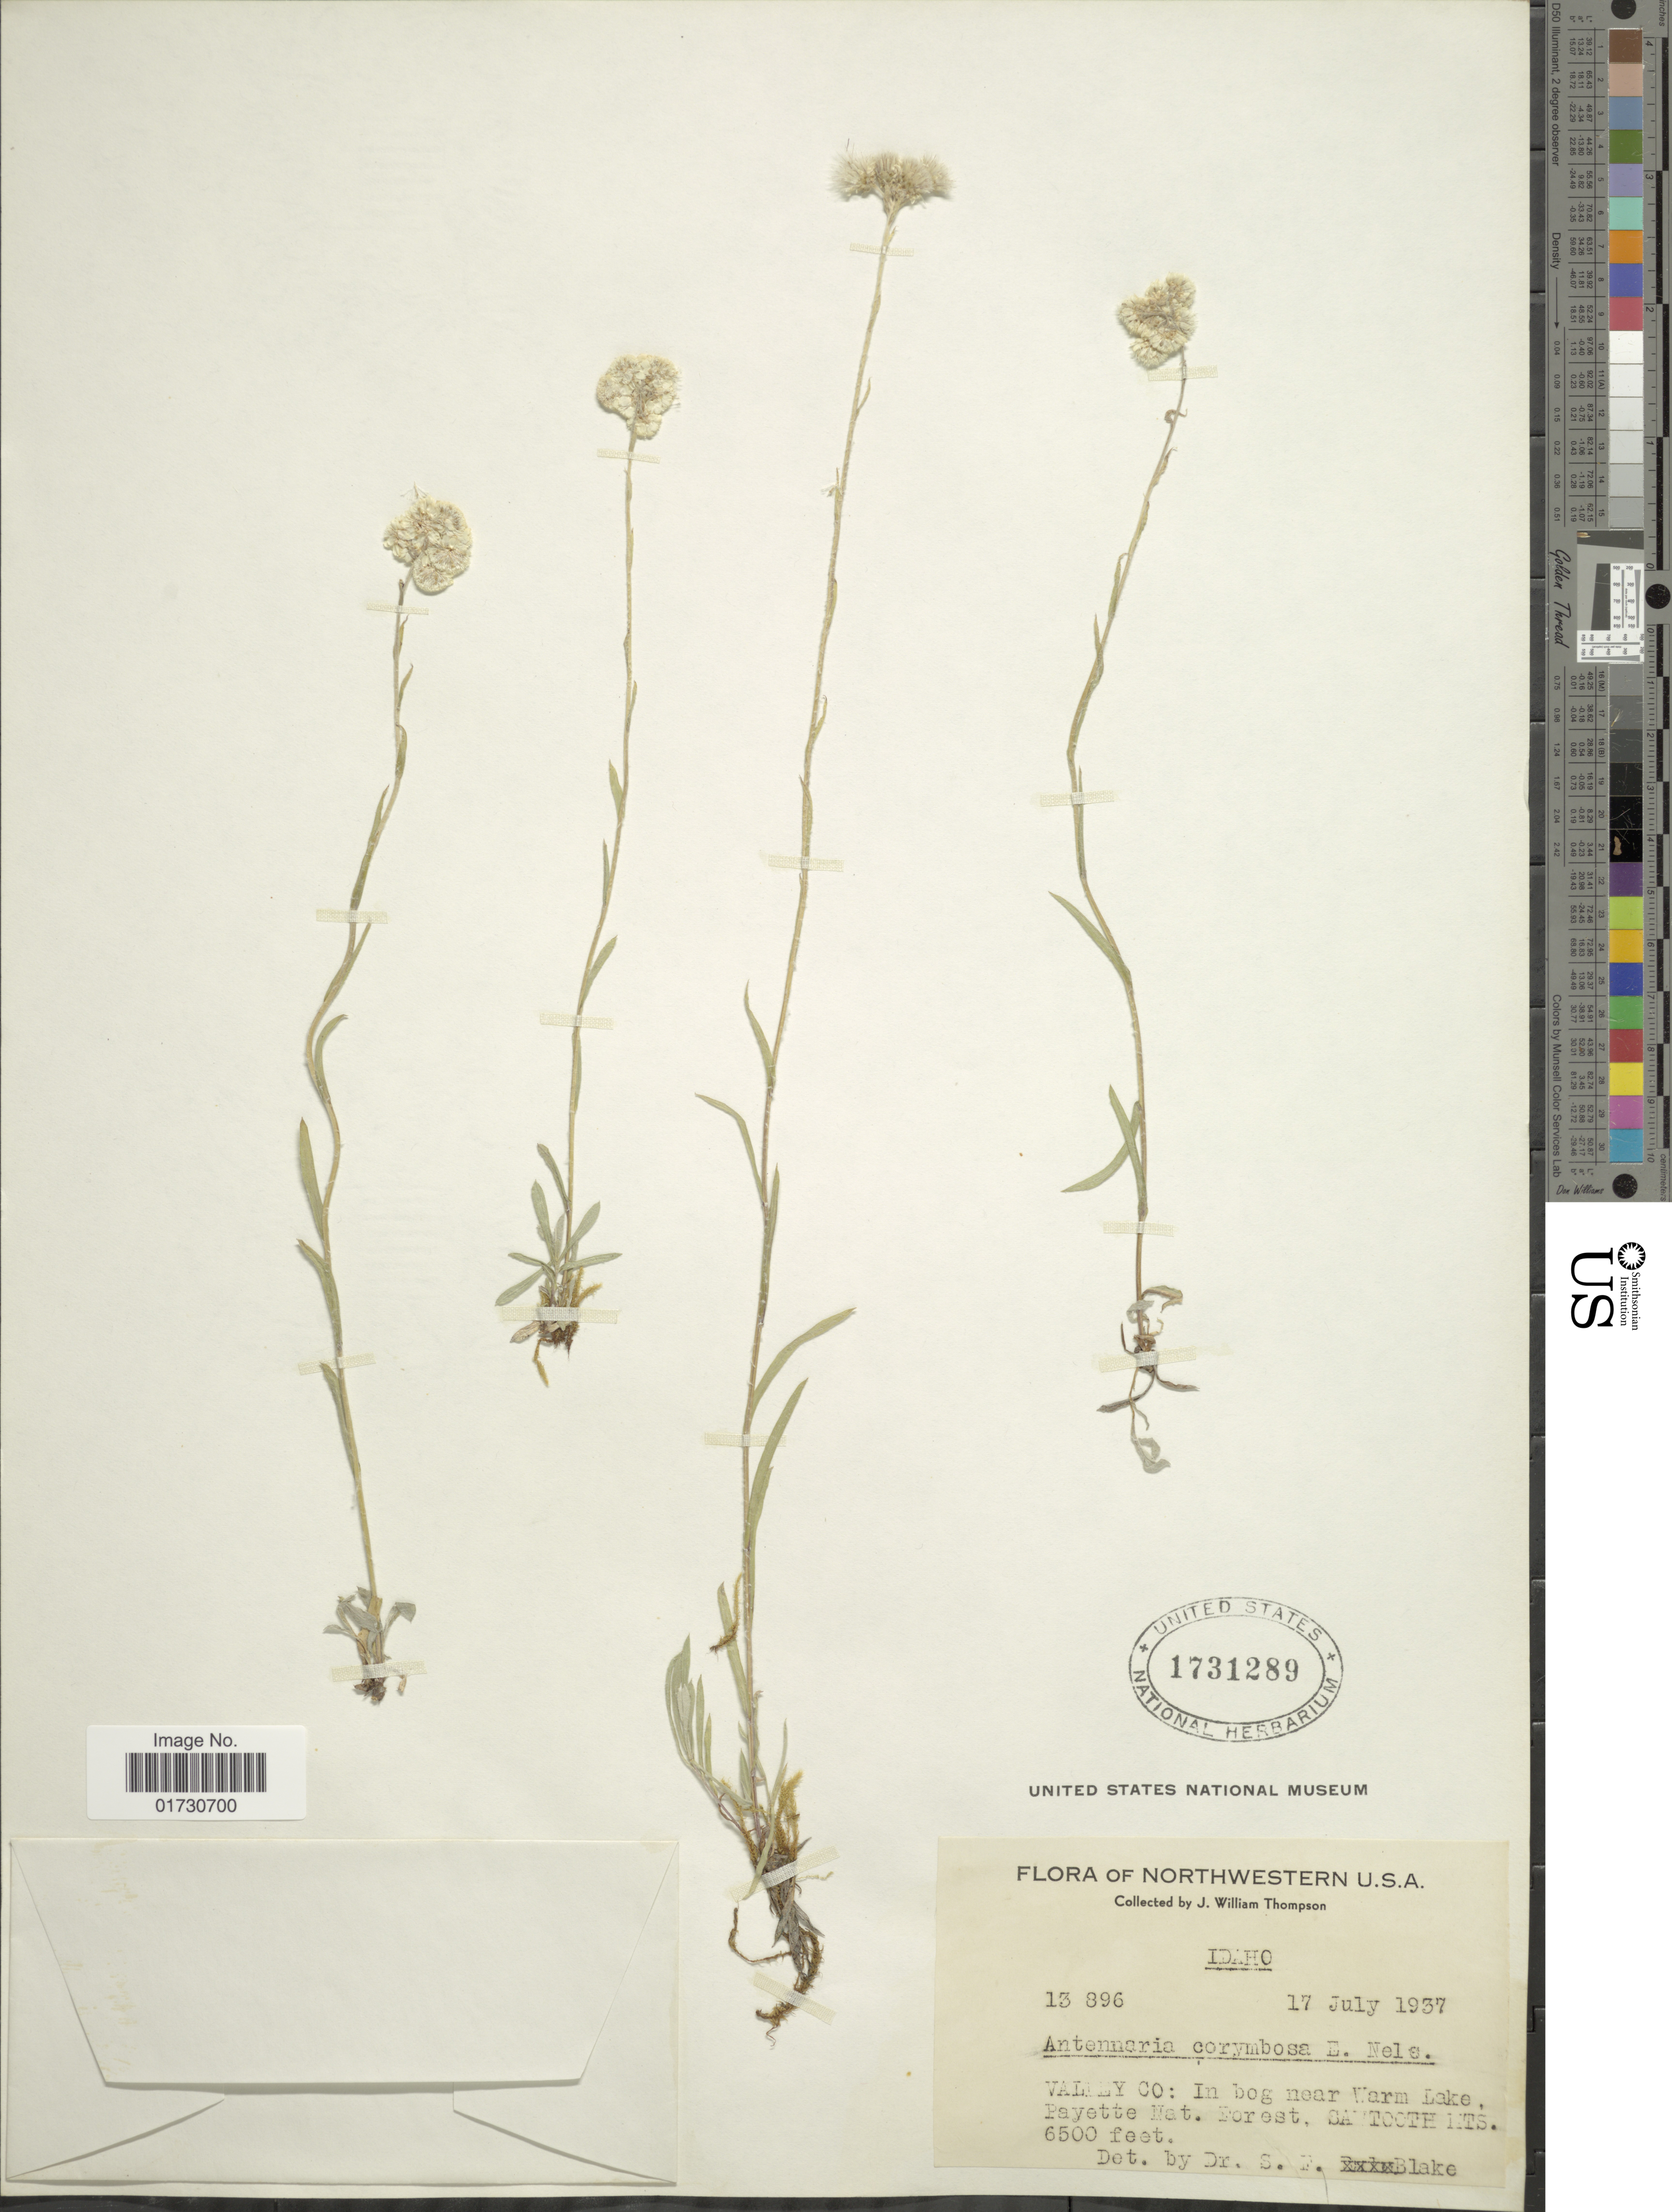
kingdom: Plantae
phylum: Tracheophyta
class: Magnoliopsida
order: Asterales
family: Asteraceae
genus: Antennaria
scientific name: Antennaria corymbosa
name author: E.E. Nelson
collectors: J. W. Thompson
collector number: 13896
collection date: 1937-07-17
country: United States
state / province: Idaho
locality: Northwestern U. S. A., Valley Co.: In bog near Warm Lake, Payette Nat. Forest, Sawtooth Mts.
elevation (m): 1981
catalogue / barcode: US 1731289